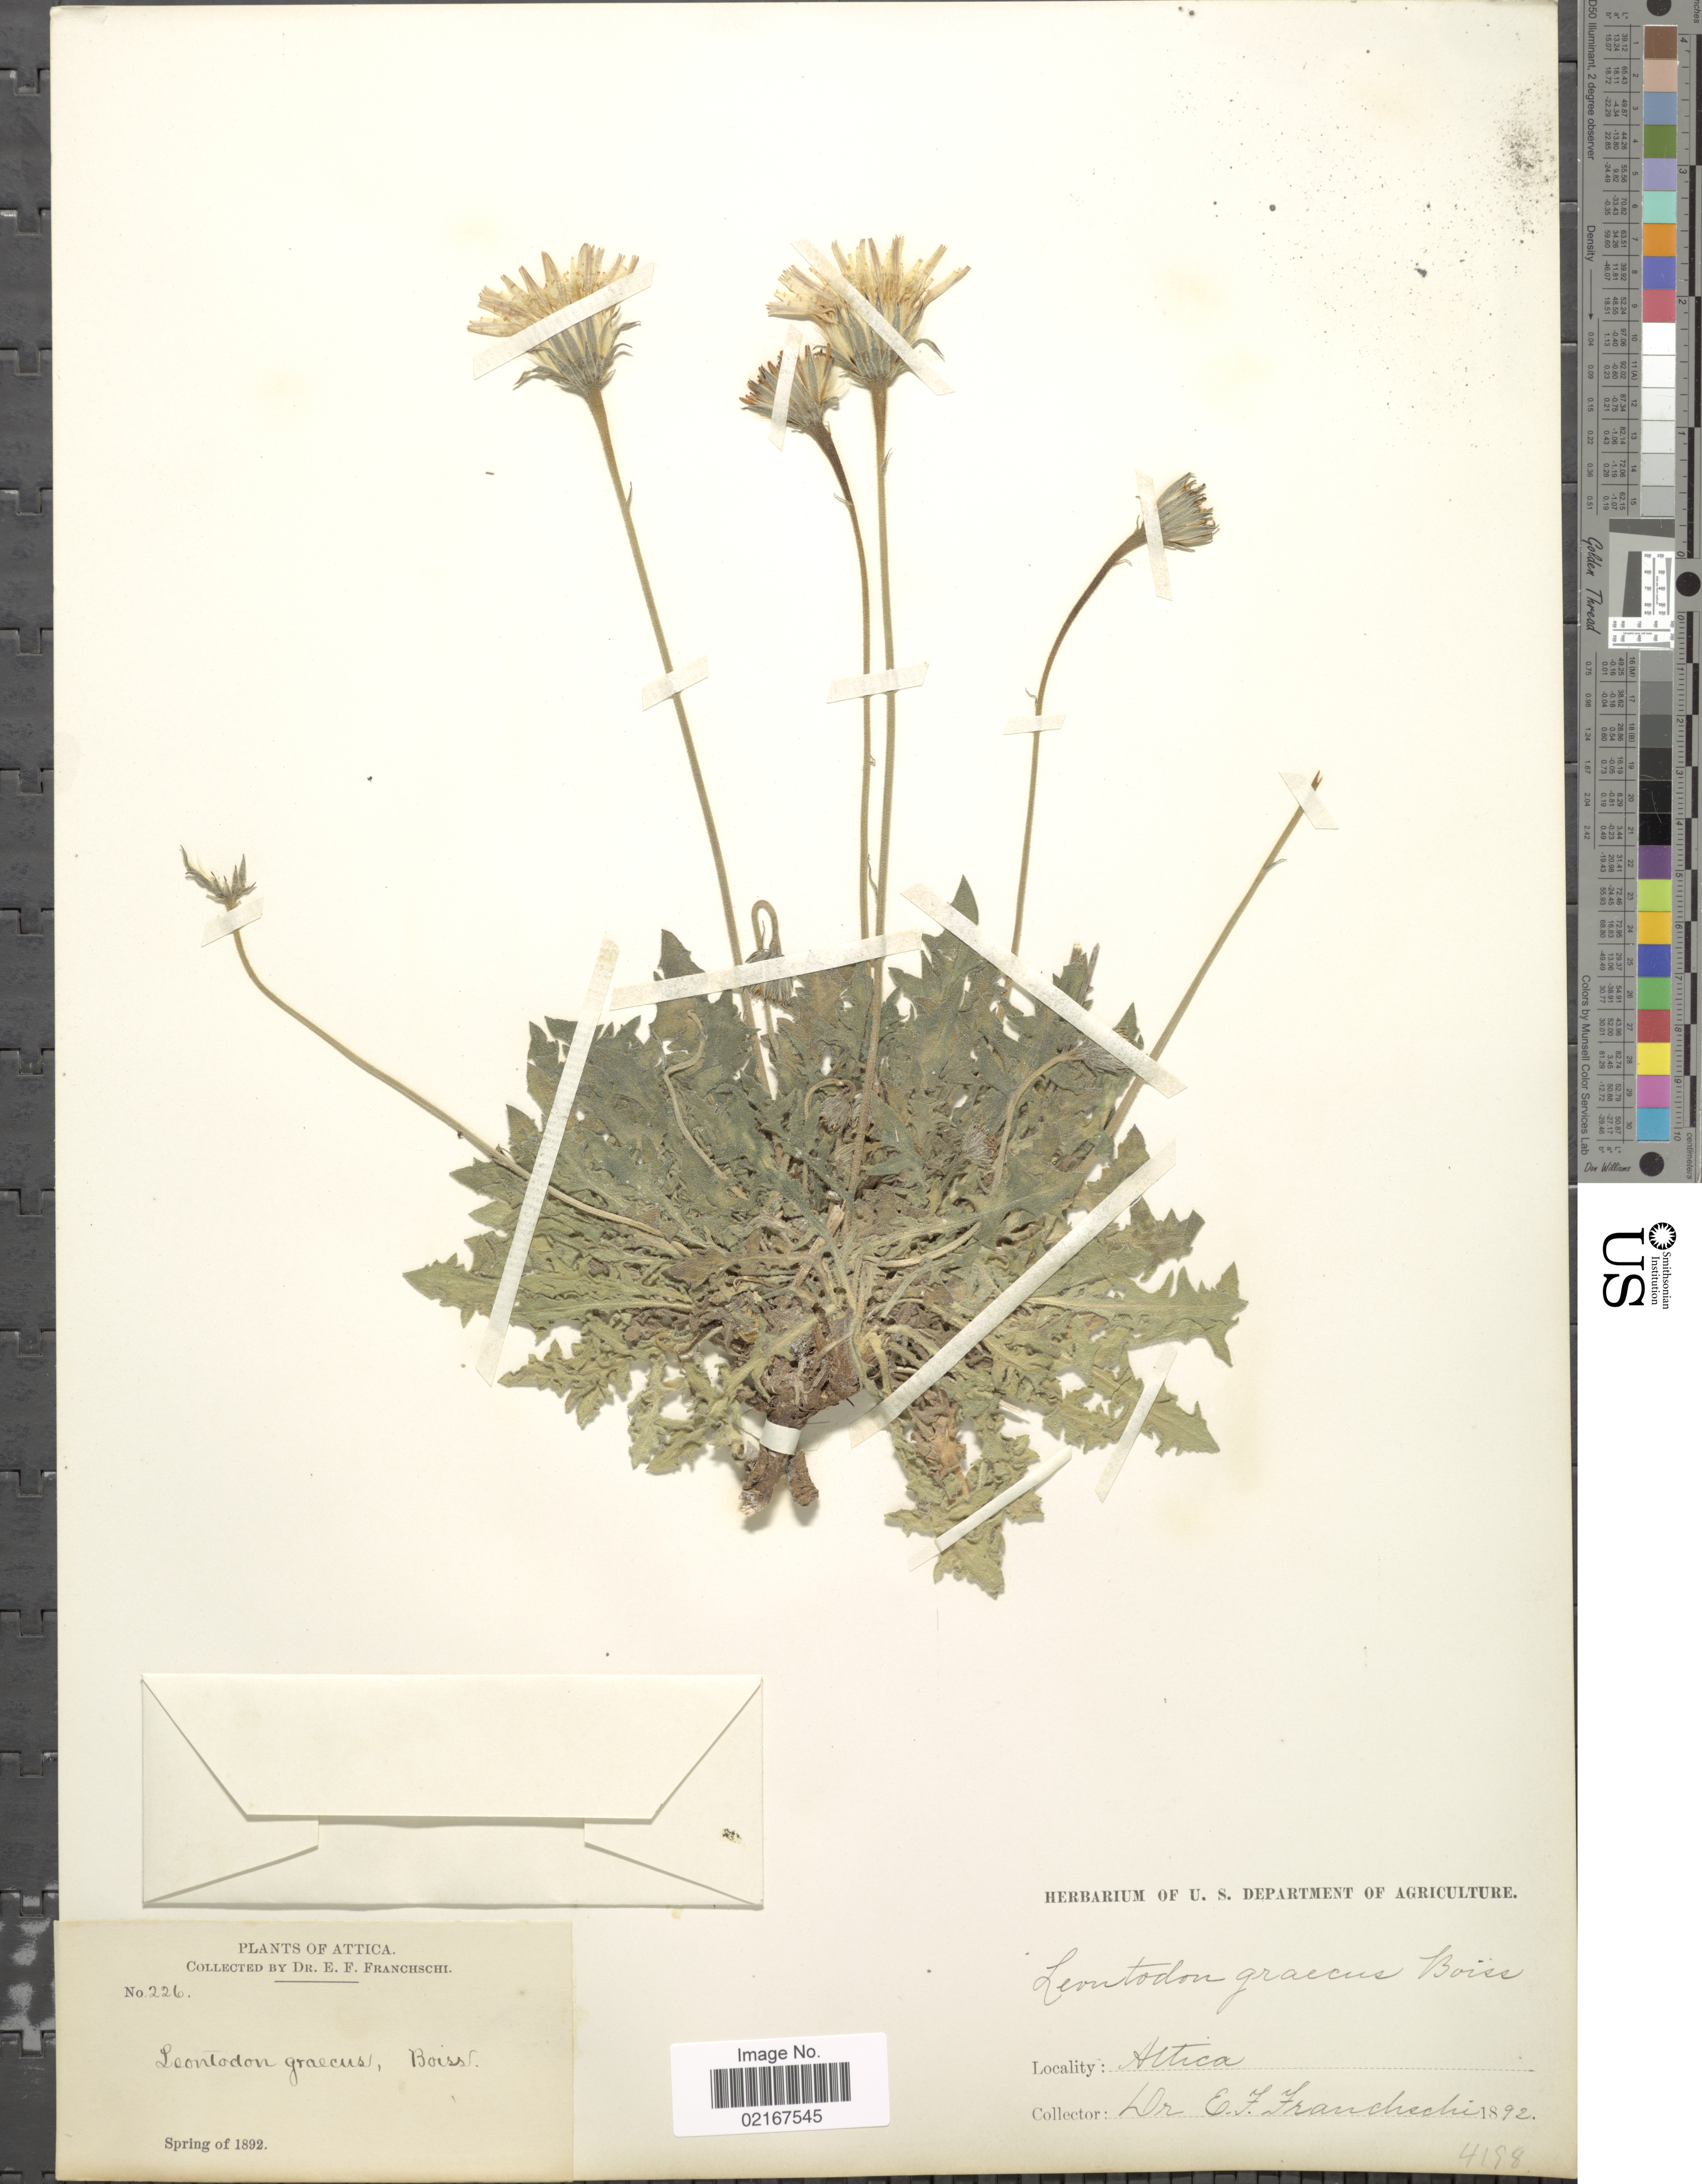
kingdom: Plantae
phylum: Tracheophyta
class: Magnoliopsida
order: Asterales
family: Asteraceae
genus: Leontodon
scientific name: Leontodon graecus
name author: Boiss. & Heldr.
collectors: E. Franchschi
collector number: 226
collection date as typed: spring 1892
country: Greece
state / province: Attica